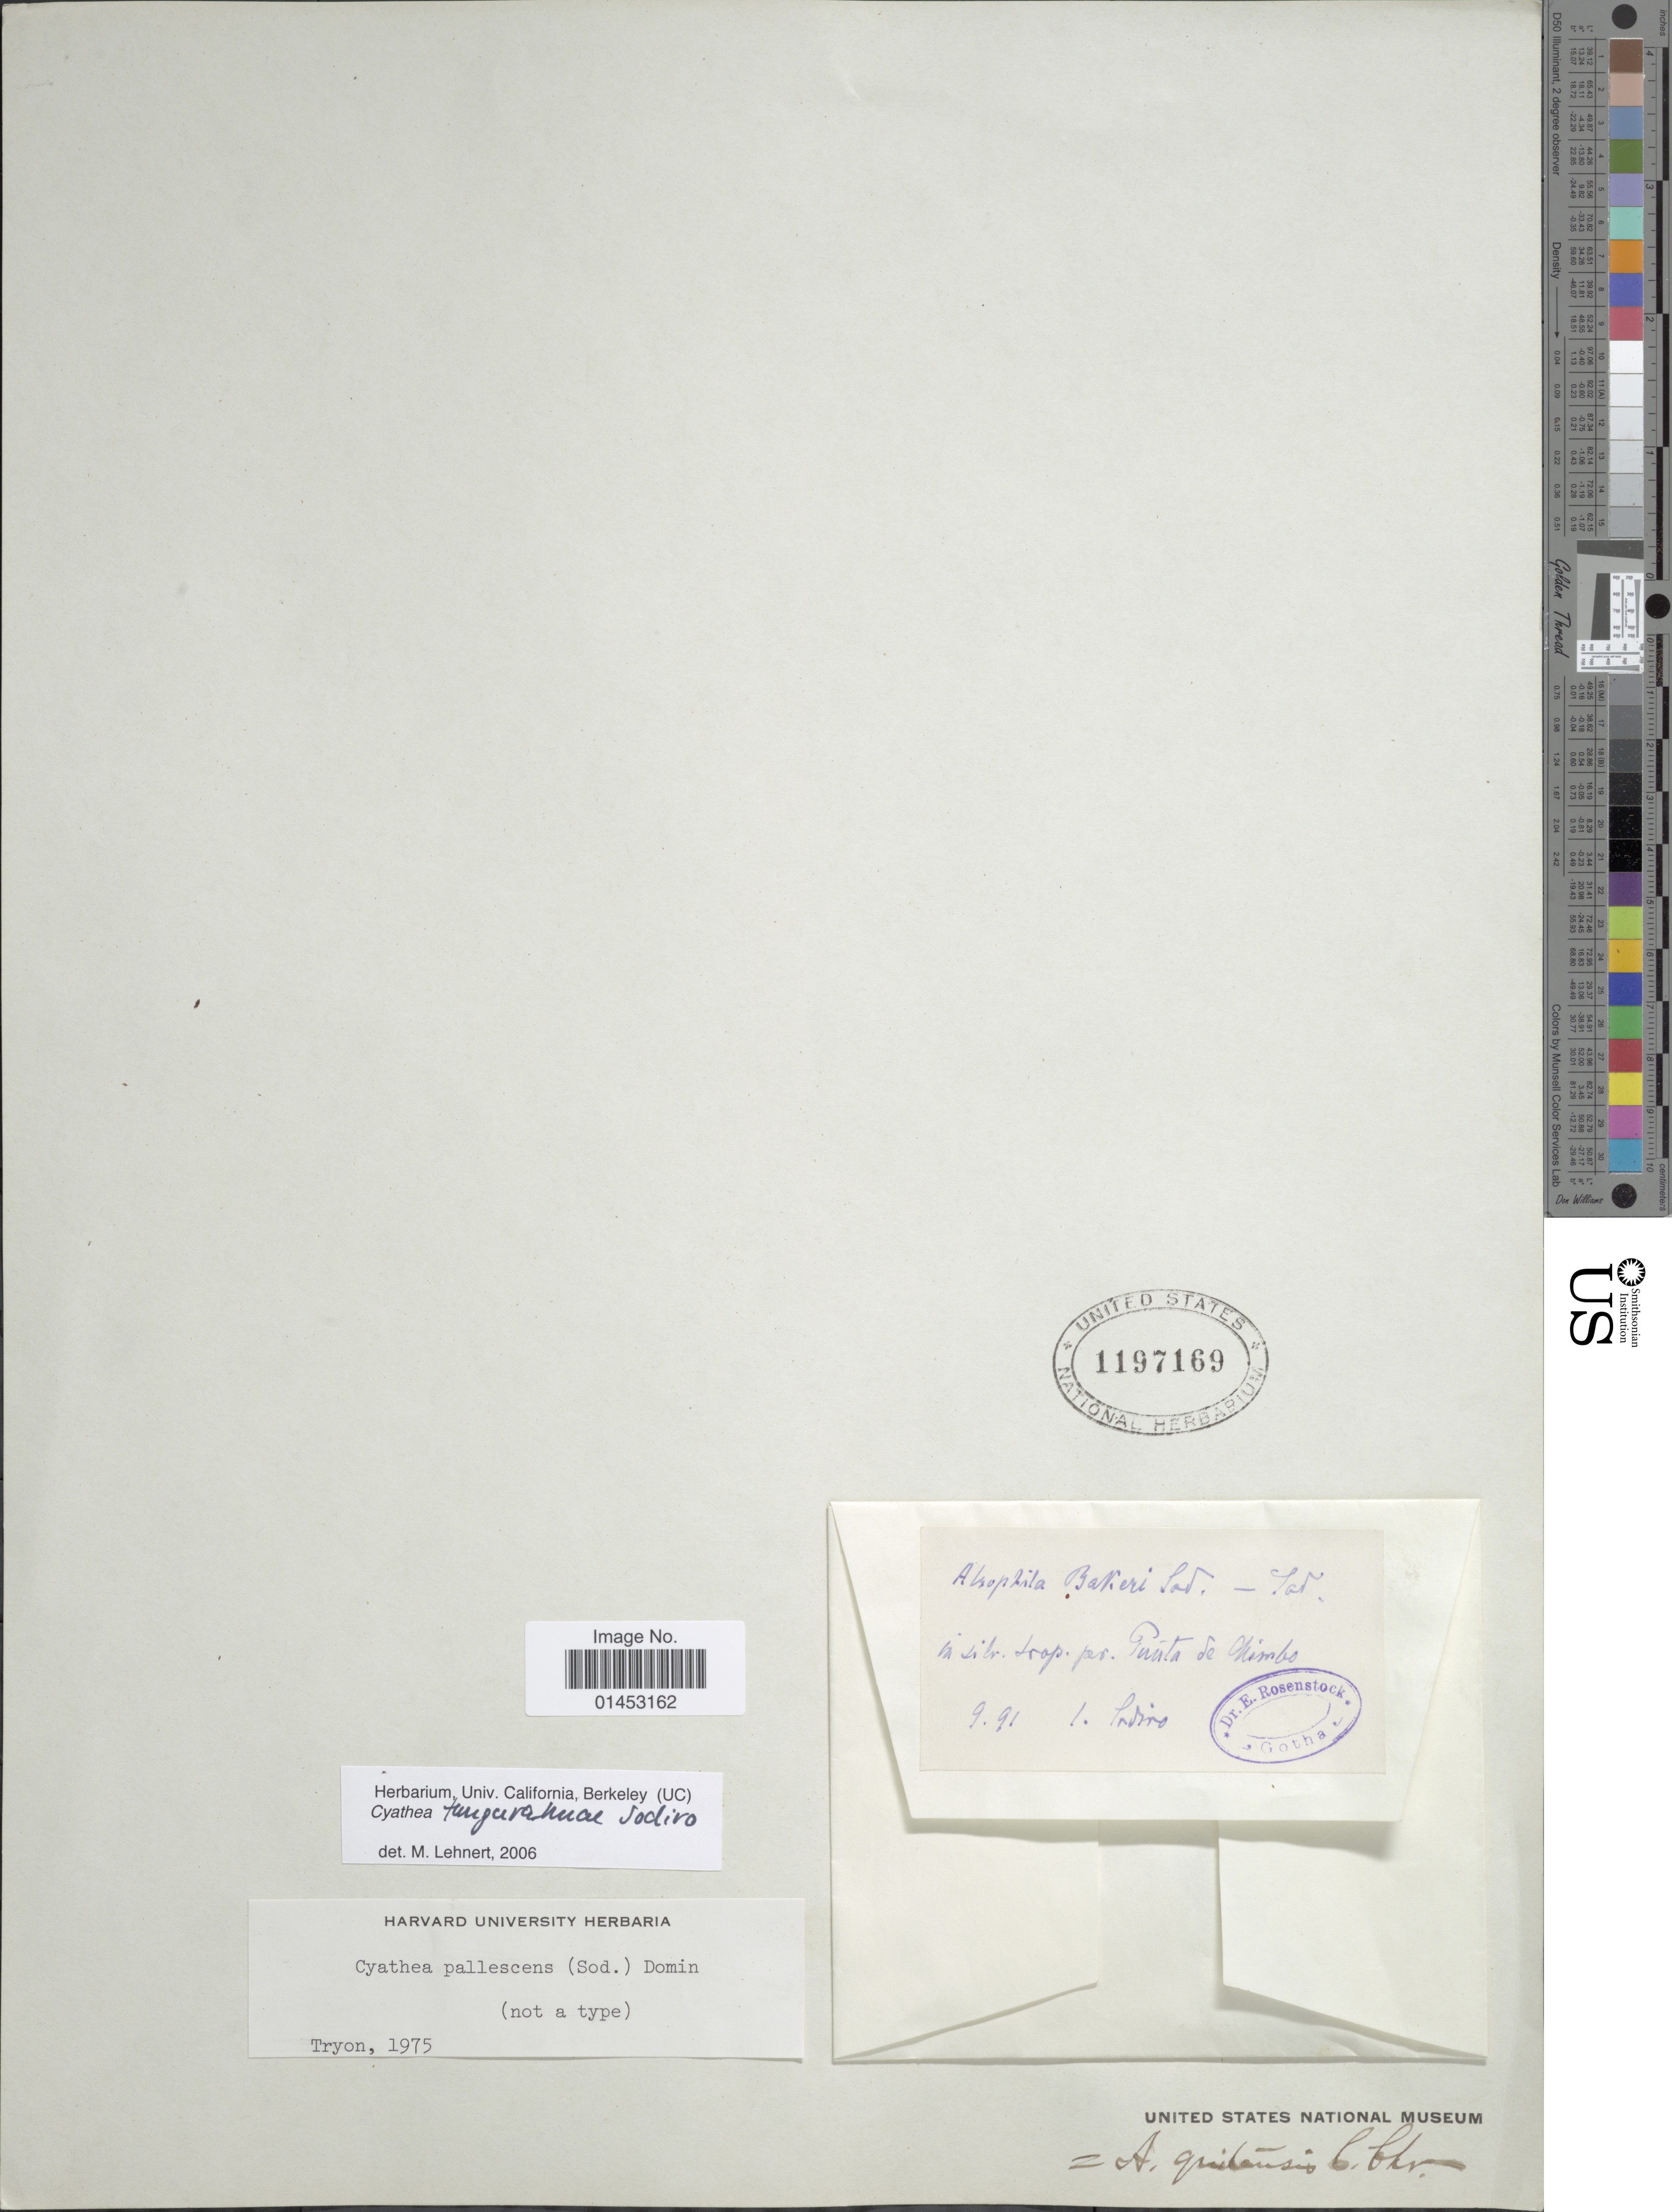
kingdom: Plantae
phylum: Tracheophyta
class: Polypodiopsida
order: Cyatheales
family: Cyatheaceae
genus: Cyathea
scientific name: Cyathea tungurahua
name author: Sodiro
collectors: Sodiro, --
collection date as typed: Transcribed d/m/y: /9/91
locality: In sulv. trop pr. Puata de Simno [interpreted]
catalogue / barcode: US 1197169